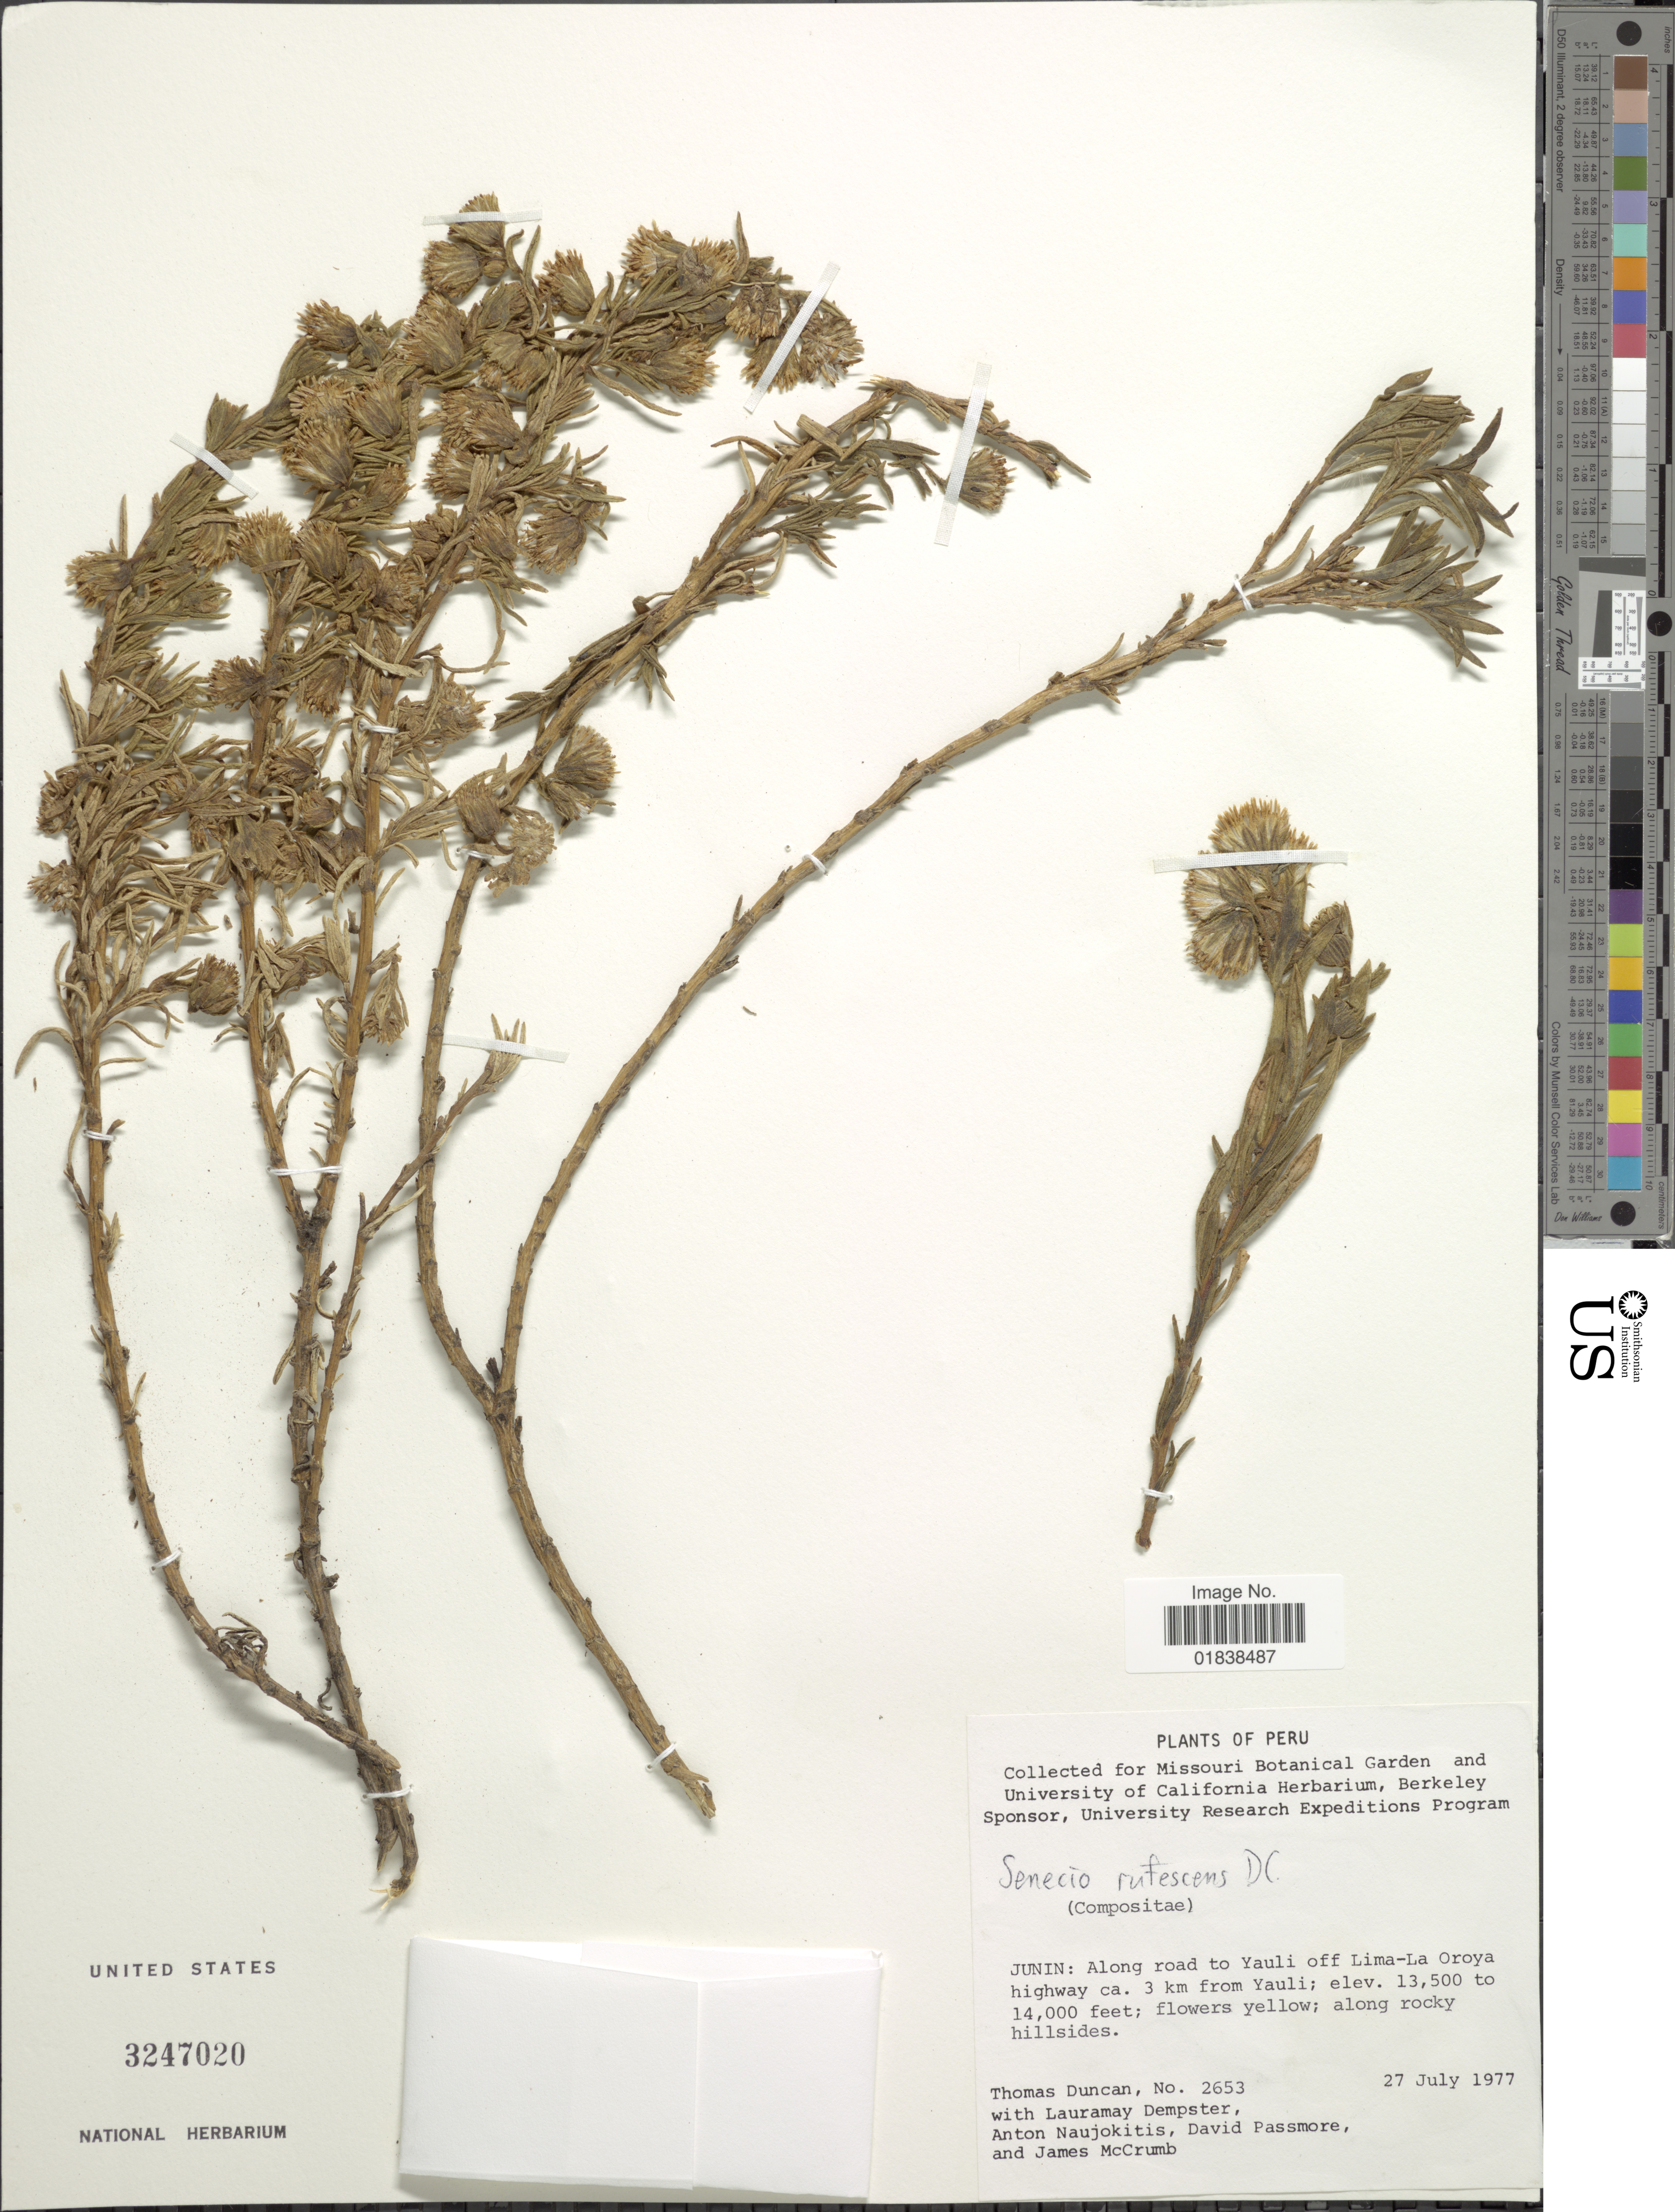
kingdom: Plantae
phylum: Tracheophyta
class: Magnoliopsida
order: Asterales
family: Asteraceae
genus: Senecio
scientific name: Senecio rufescens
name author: DC.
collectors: T. Duncan, L. T. Dempster, A. Naujokitis, d. Passmore & J. McCrumb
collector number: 2653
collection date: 1977-07-27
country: Peru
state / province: Junín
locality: Along road to Yauli off Lima-La Oroya highway ca 3 km from Yauli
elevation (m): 4115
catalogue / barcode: US 3247020